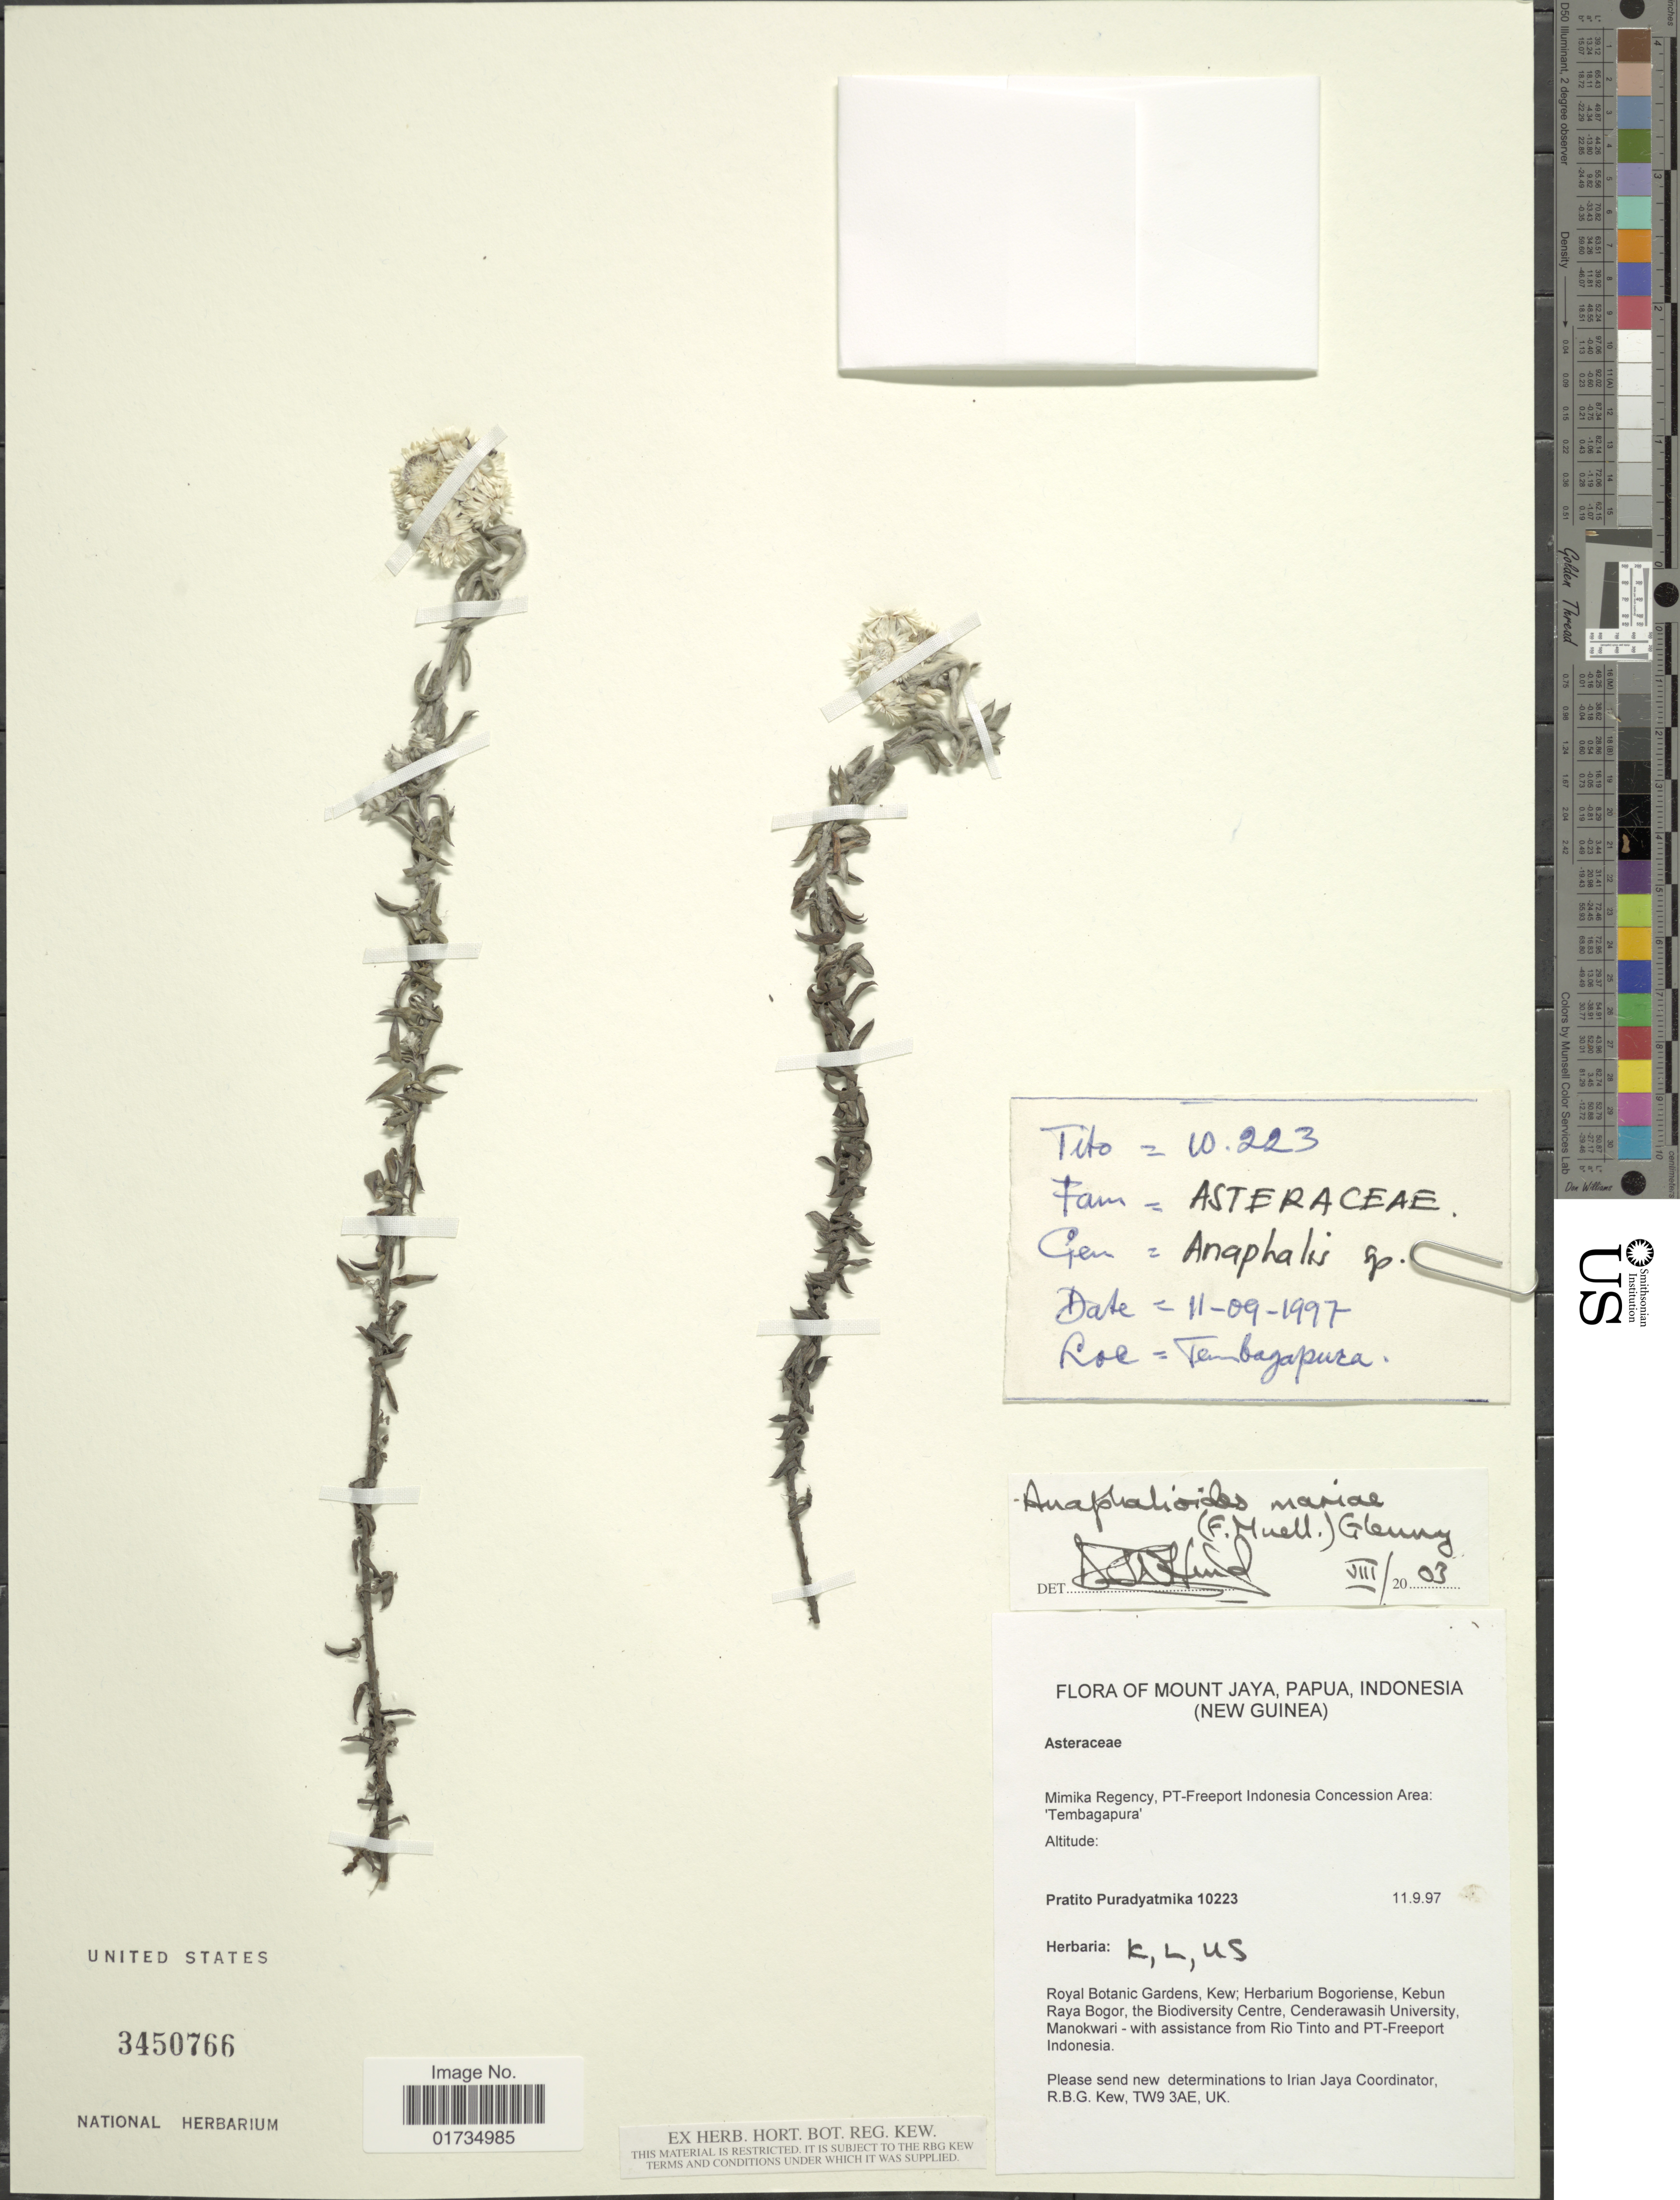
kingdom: Plantae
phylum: Tracheophyta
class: Magnoliopsida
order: Asterales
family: Asteraceae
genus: Anaphalis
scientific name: Anaphalis mariae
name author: F. Muell.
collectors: P. Puradyatmika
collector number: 10223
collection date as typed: Transcribed d/m/y: 11/9/97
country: Indonesia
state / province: Papua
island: New Guinea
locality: Mount Jaya, Papua, Indonesia (New Guinea). Mimika Regency, PT-Freeport Indonesia Concession Area: 'Tembagapura'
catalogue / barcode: US 3450766